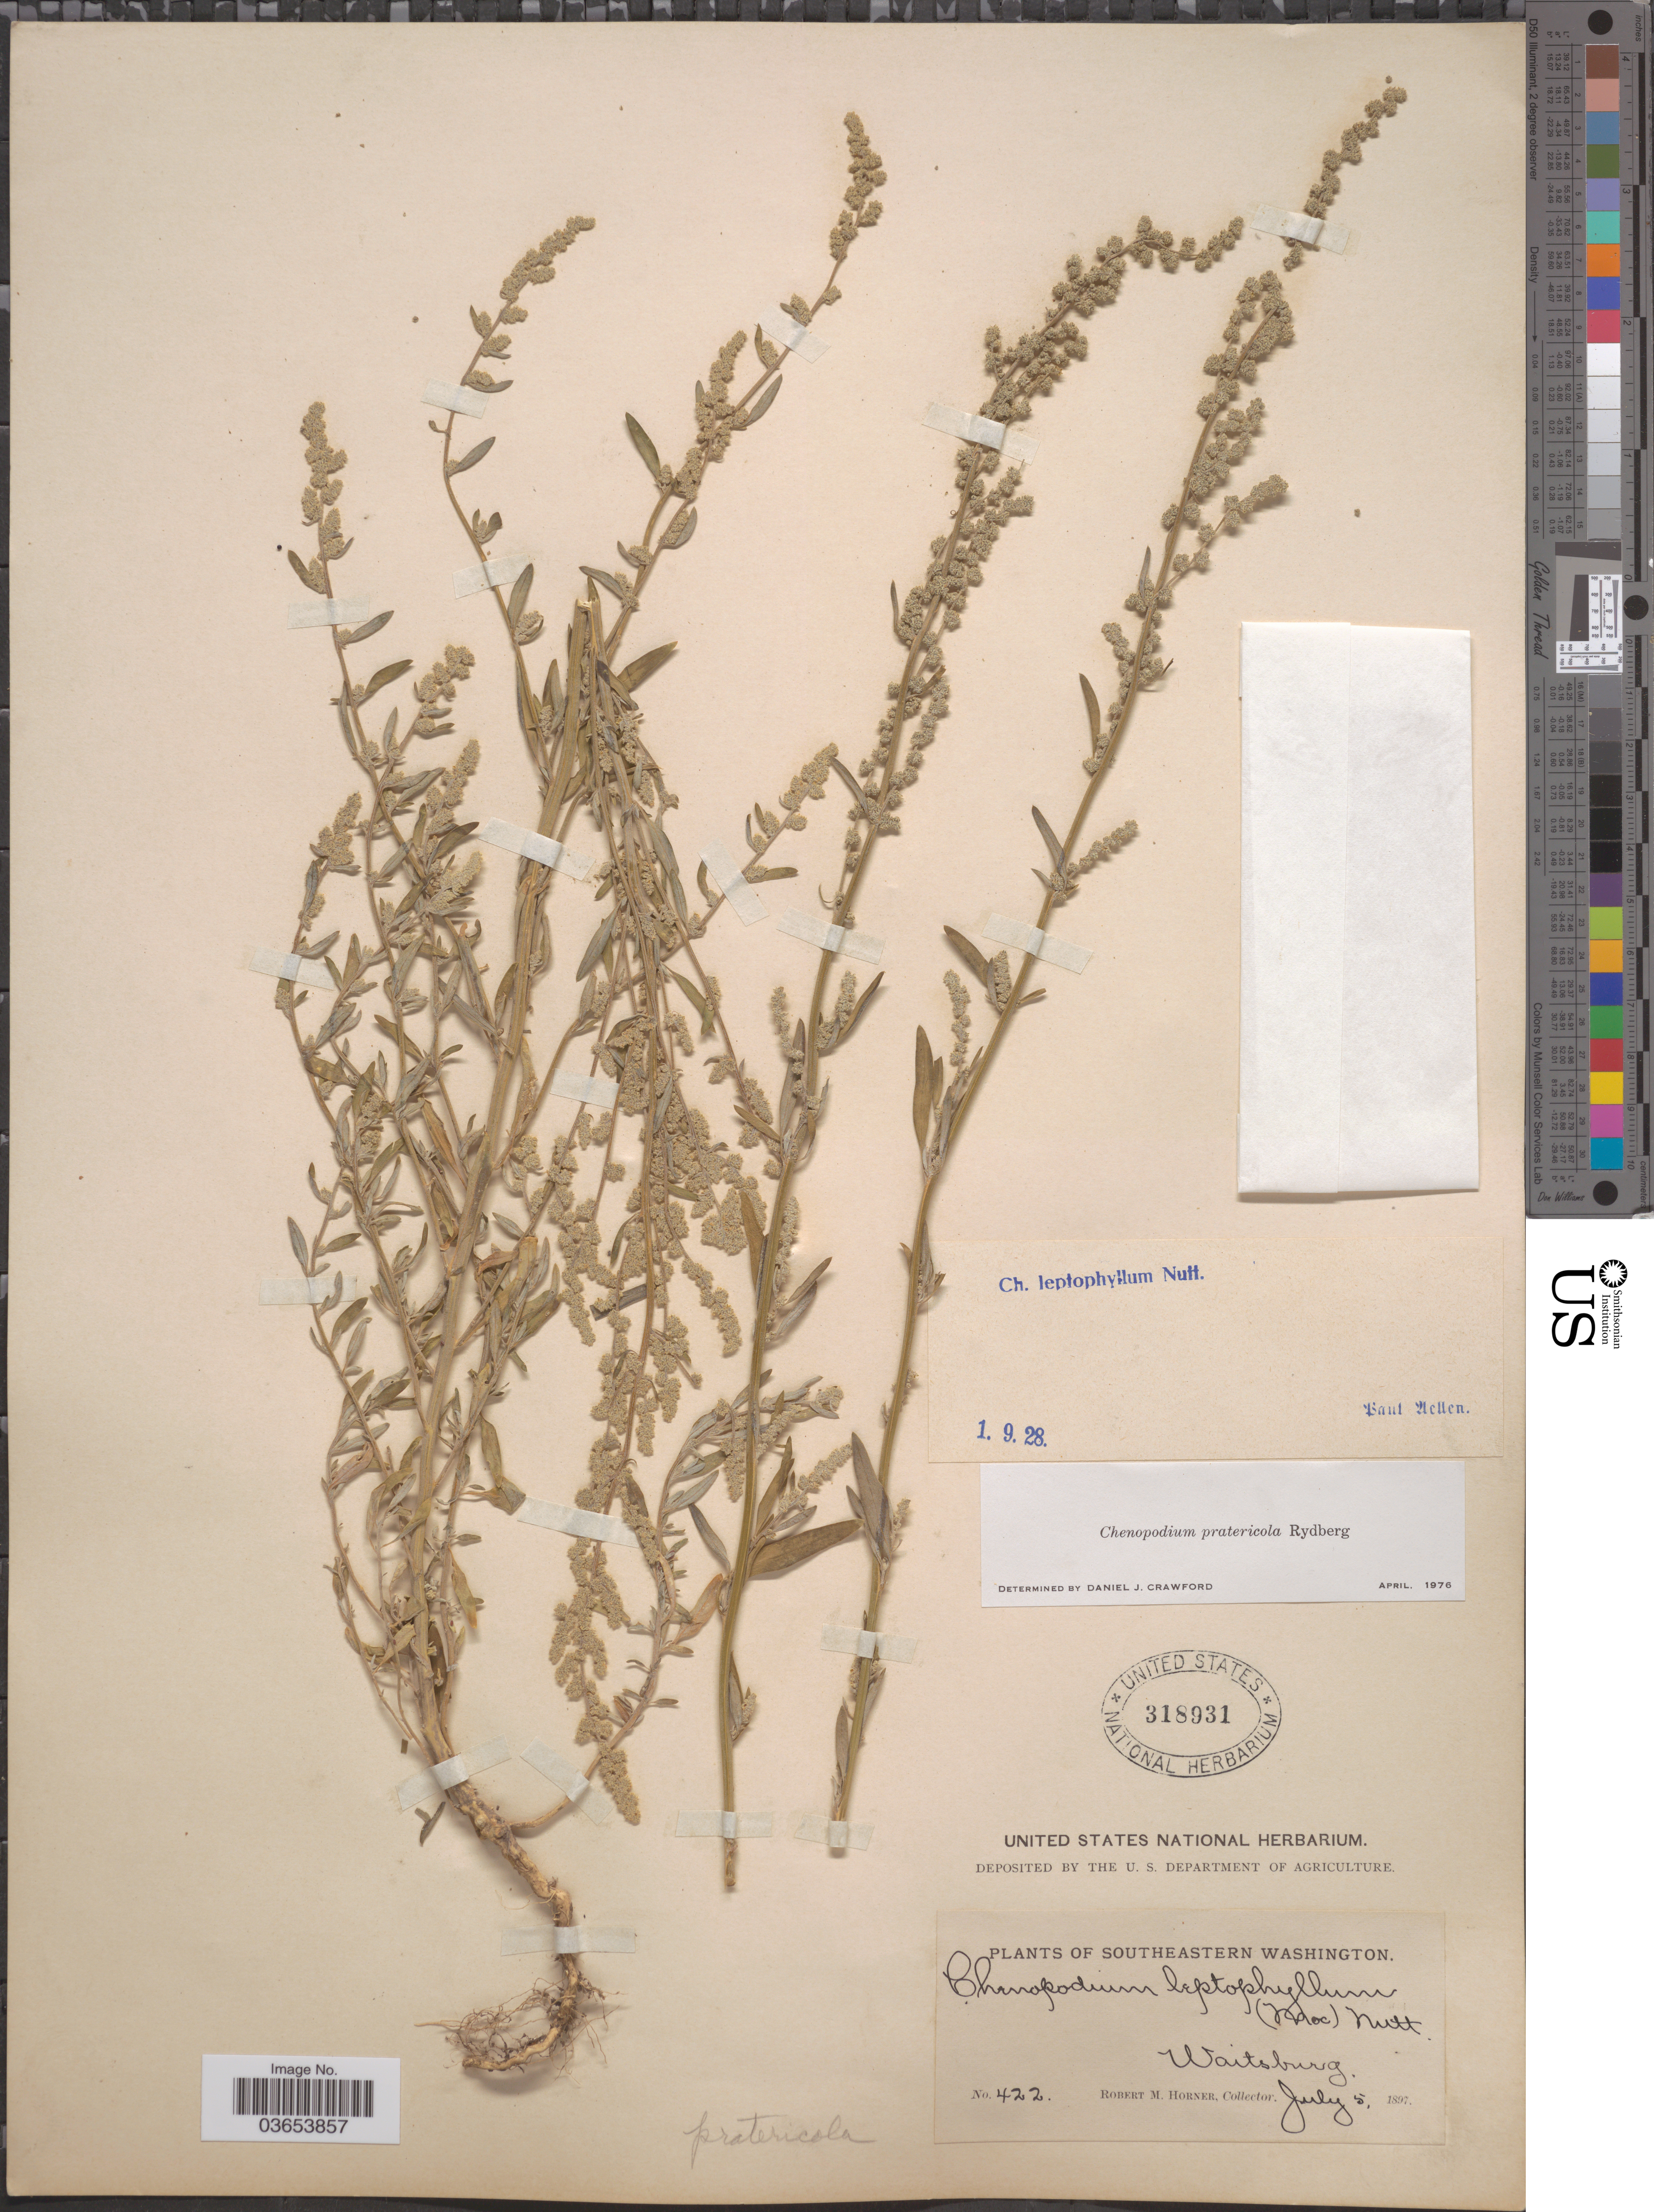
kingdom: Plantae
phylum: Tracheophyta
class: Magnoliopsida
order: Caryophyllales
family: Amaranthaceae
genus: Chenopodium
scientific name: Chenopodium pratericola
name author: Rydb.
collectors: R. Horner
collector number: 422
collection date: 1897-07-05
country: United States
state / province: Washington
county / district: Walla Walla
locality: Southeastern Washington. Waitsburg.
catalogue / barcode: US 318931